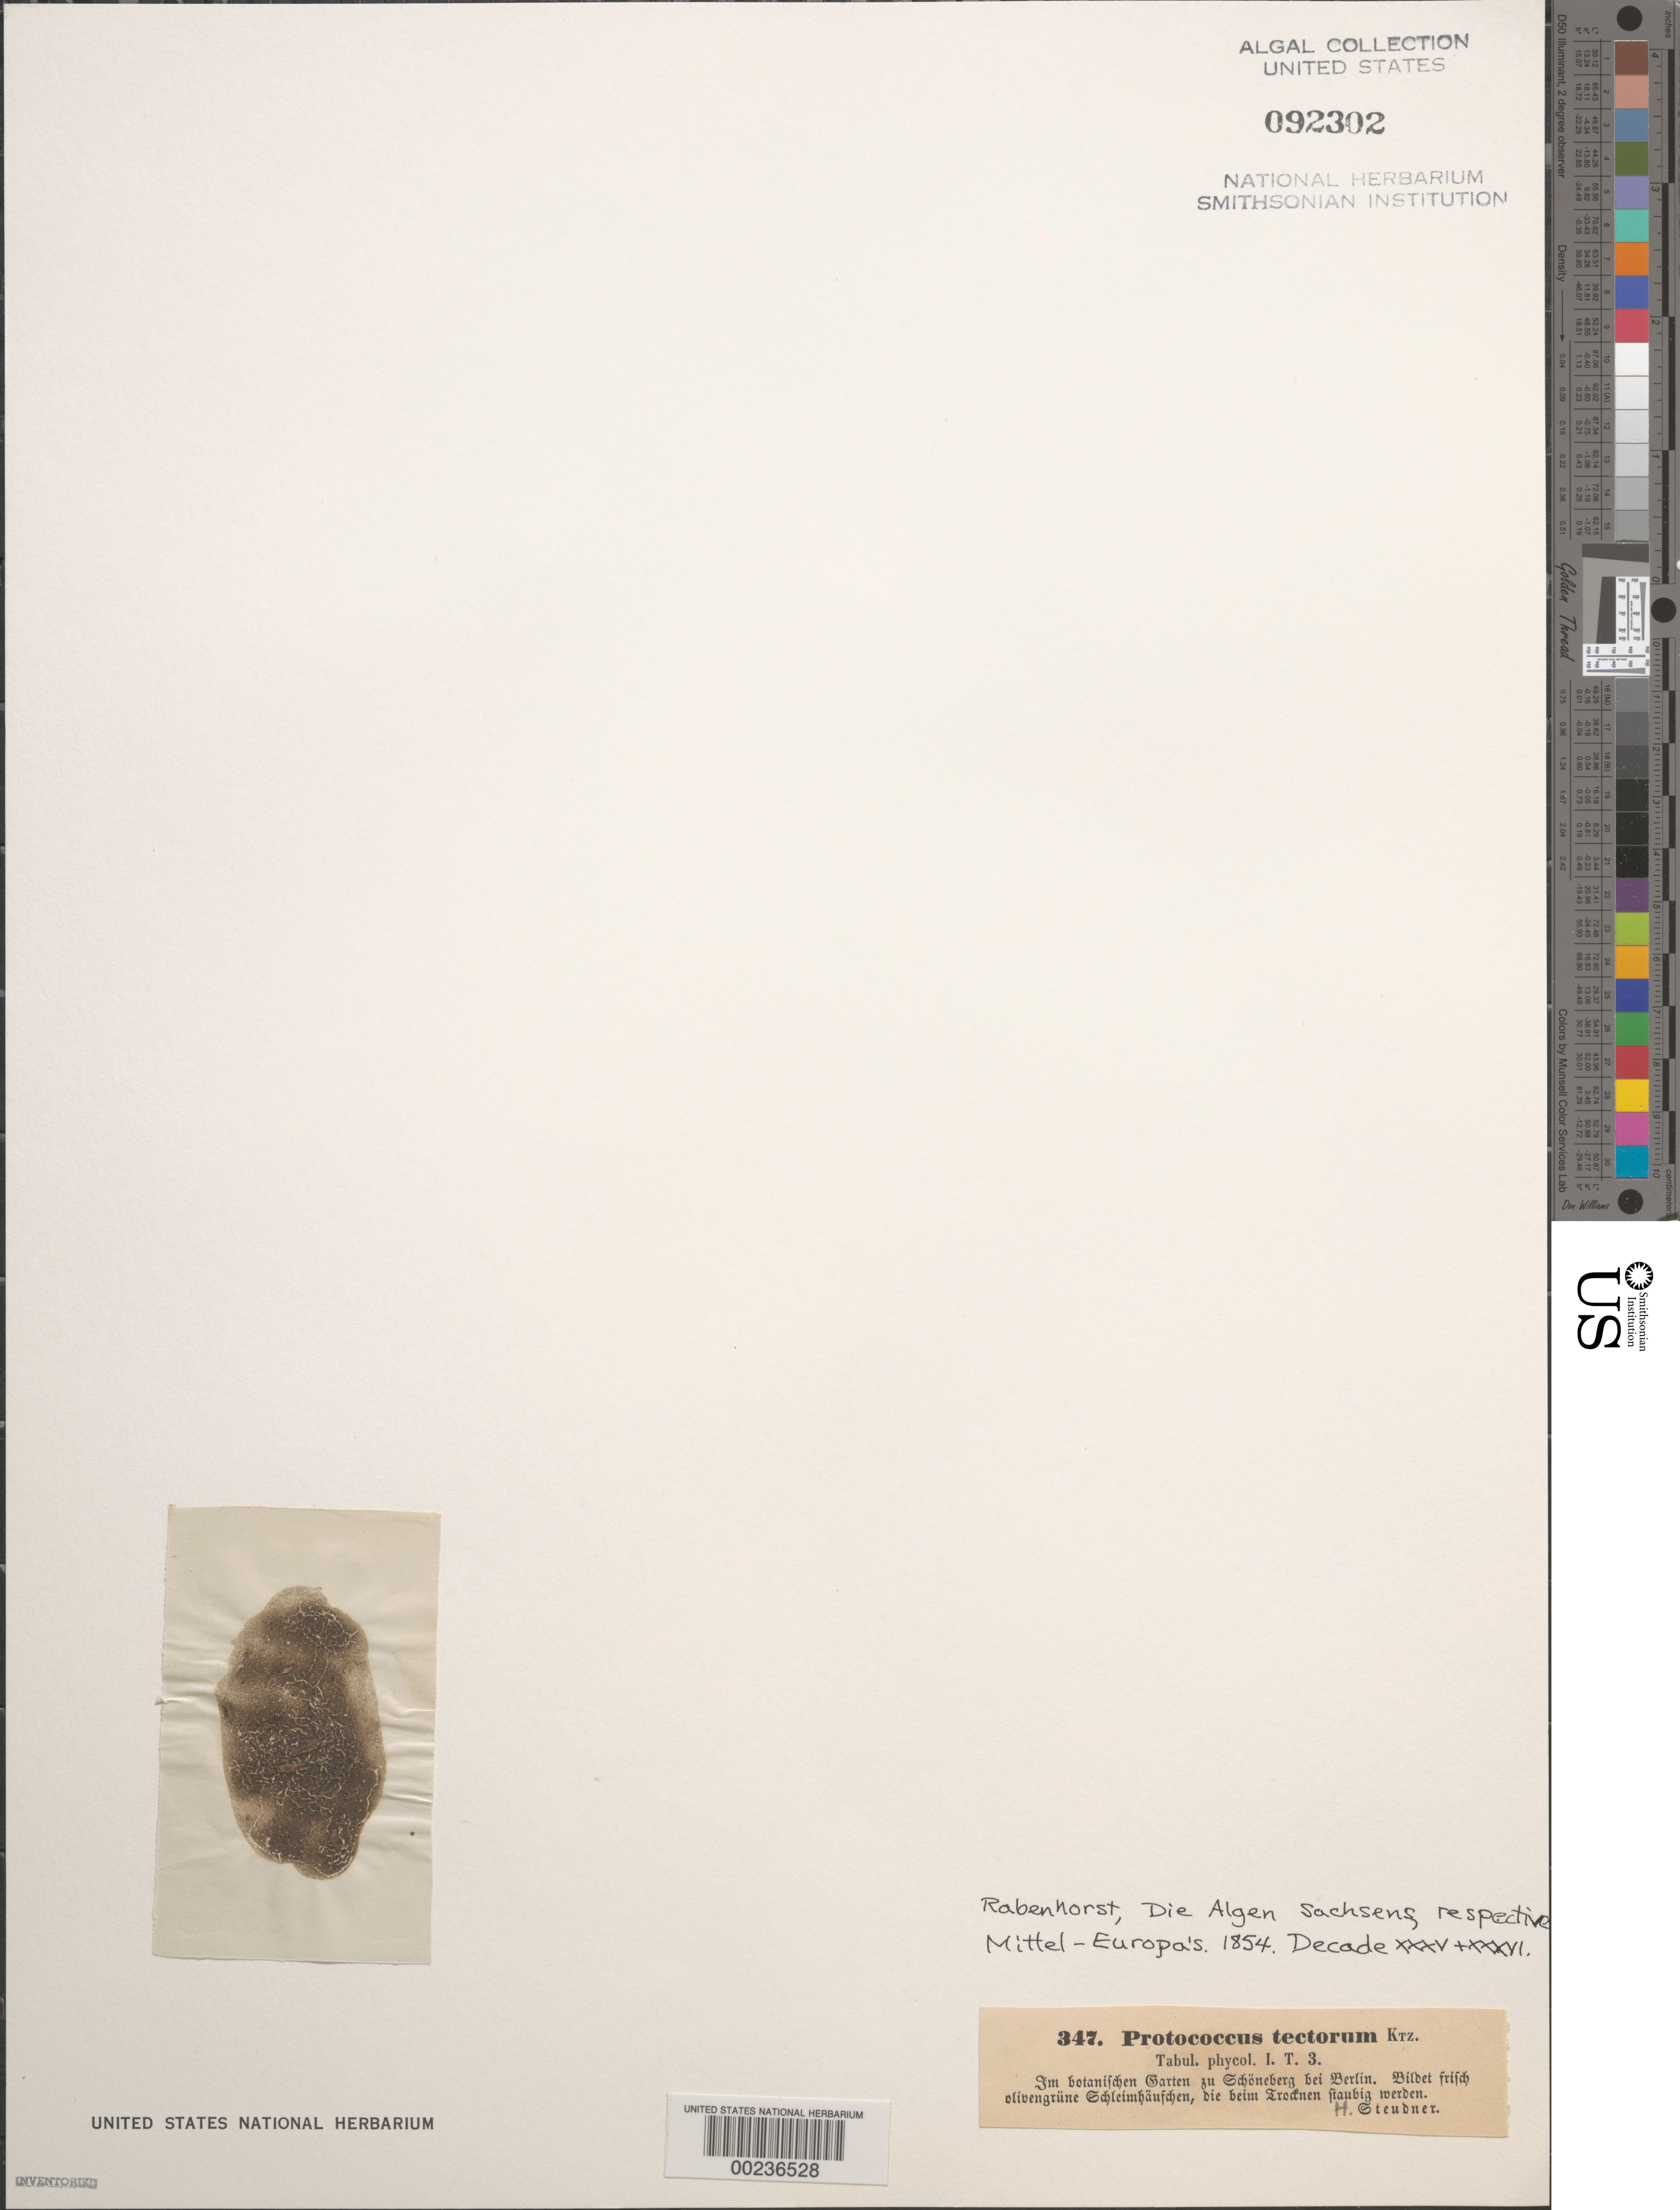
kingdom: Plantae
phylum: Rhodophyta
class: Florideophyceae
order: Ceramiales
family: Rhodomelaceae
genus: Chondria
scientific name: Chondria seticulosa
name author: (Forssk.) C. Agardh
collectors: H. Steudner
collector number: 347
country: Germany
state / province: Berlin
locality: Schoneberg botanic garden, near berlin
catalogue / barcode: US 92302